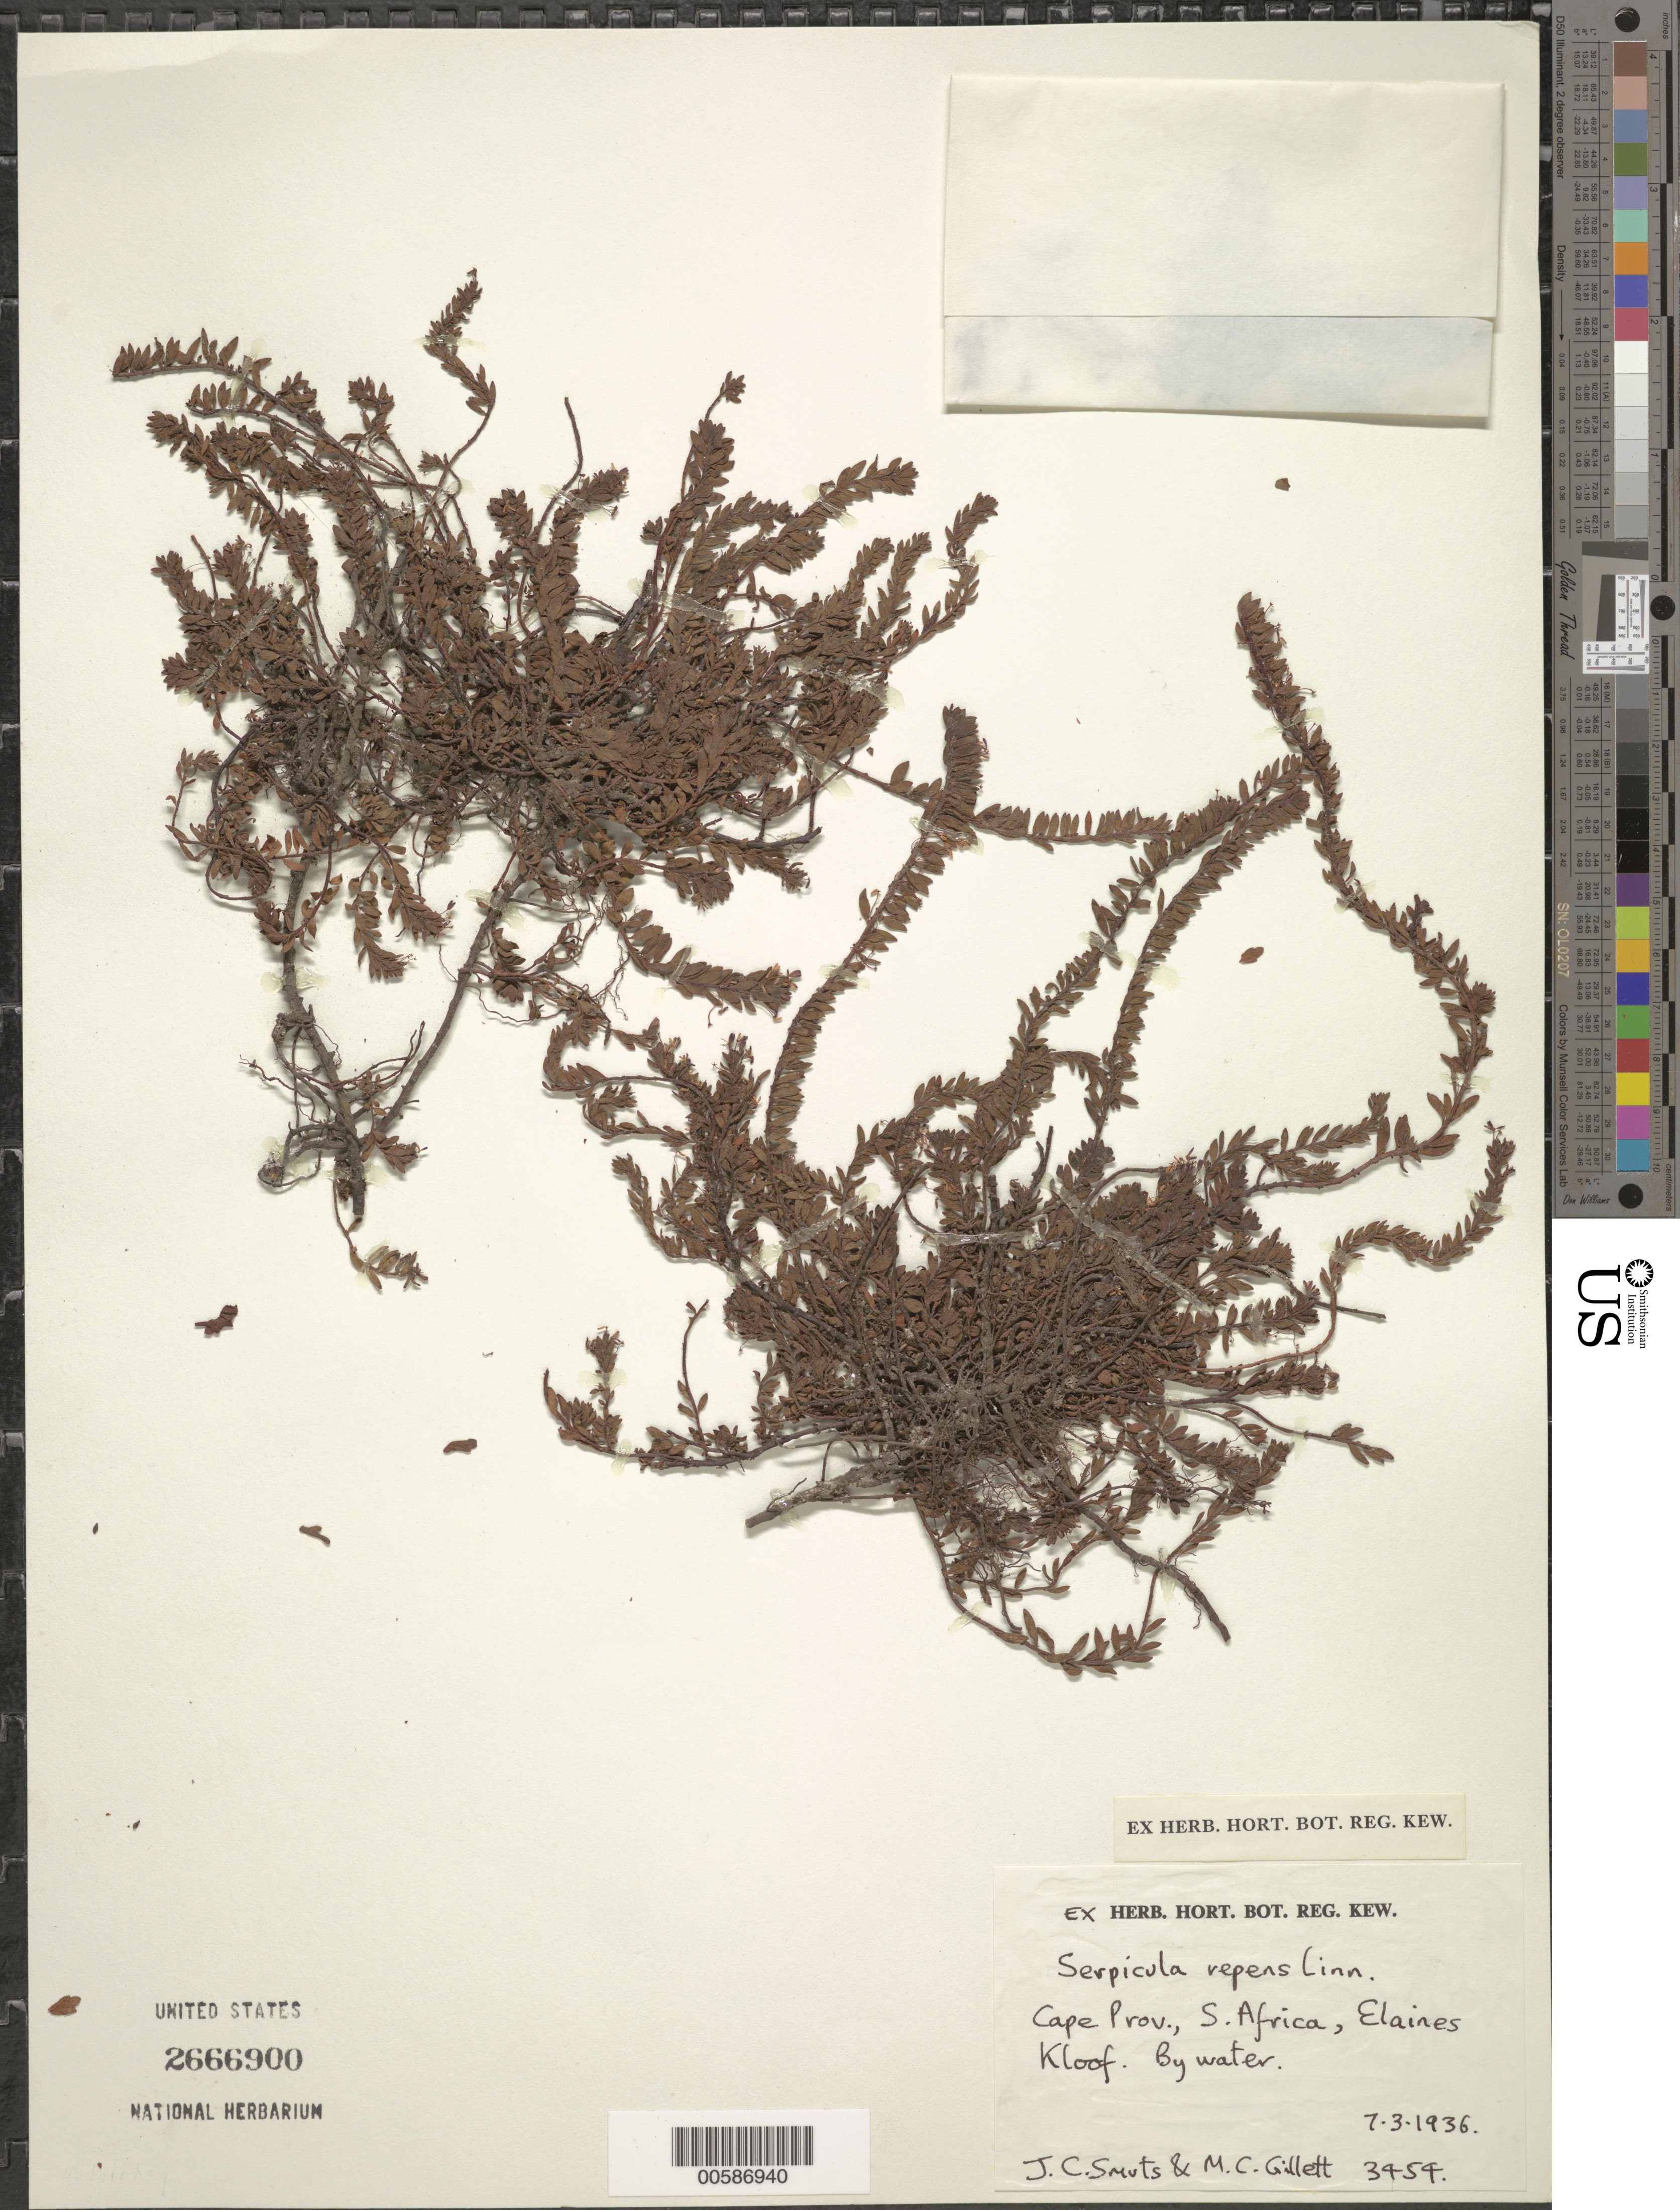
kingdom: Plantae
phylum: Tracheophyta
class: Magnoliopsida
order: Saxifragales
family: Haloragaceae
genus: Laurembergia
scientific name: Laurembergia repens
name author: L.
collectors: J. C. Smuts & M. Gillett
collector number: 3454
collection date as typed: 07 Mar 1936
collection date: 1936-03-07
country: South Africa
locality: Elaines Kloof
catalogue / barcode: US 2666900